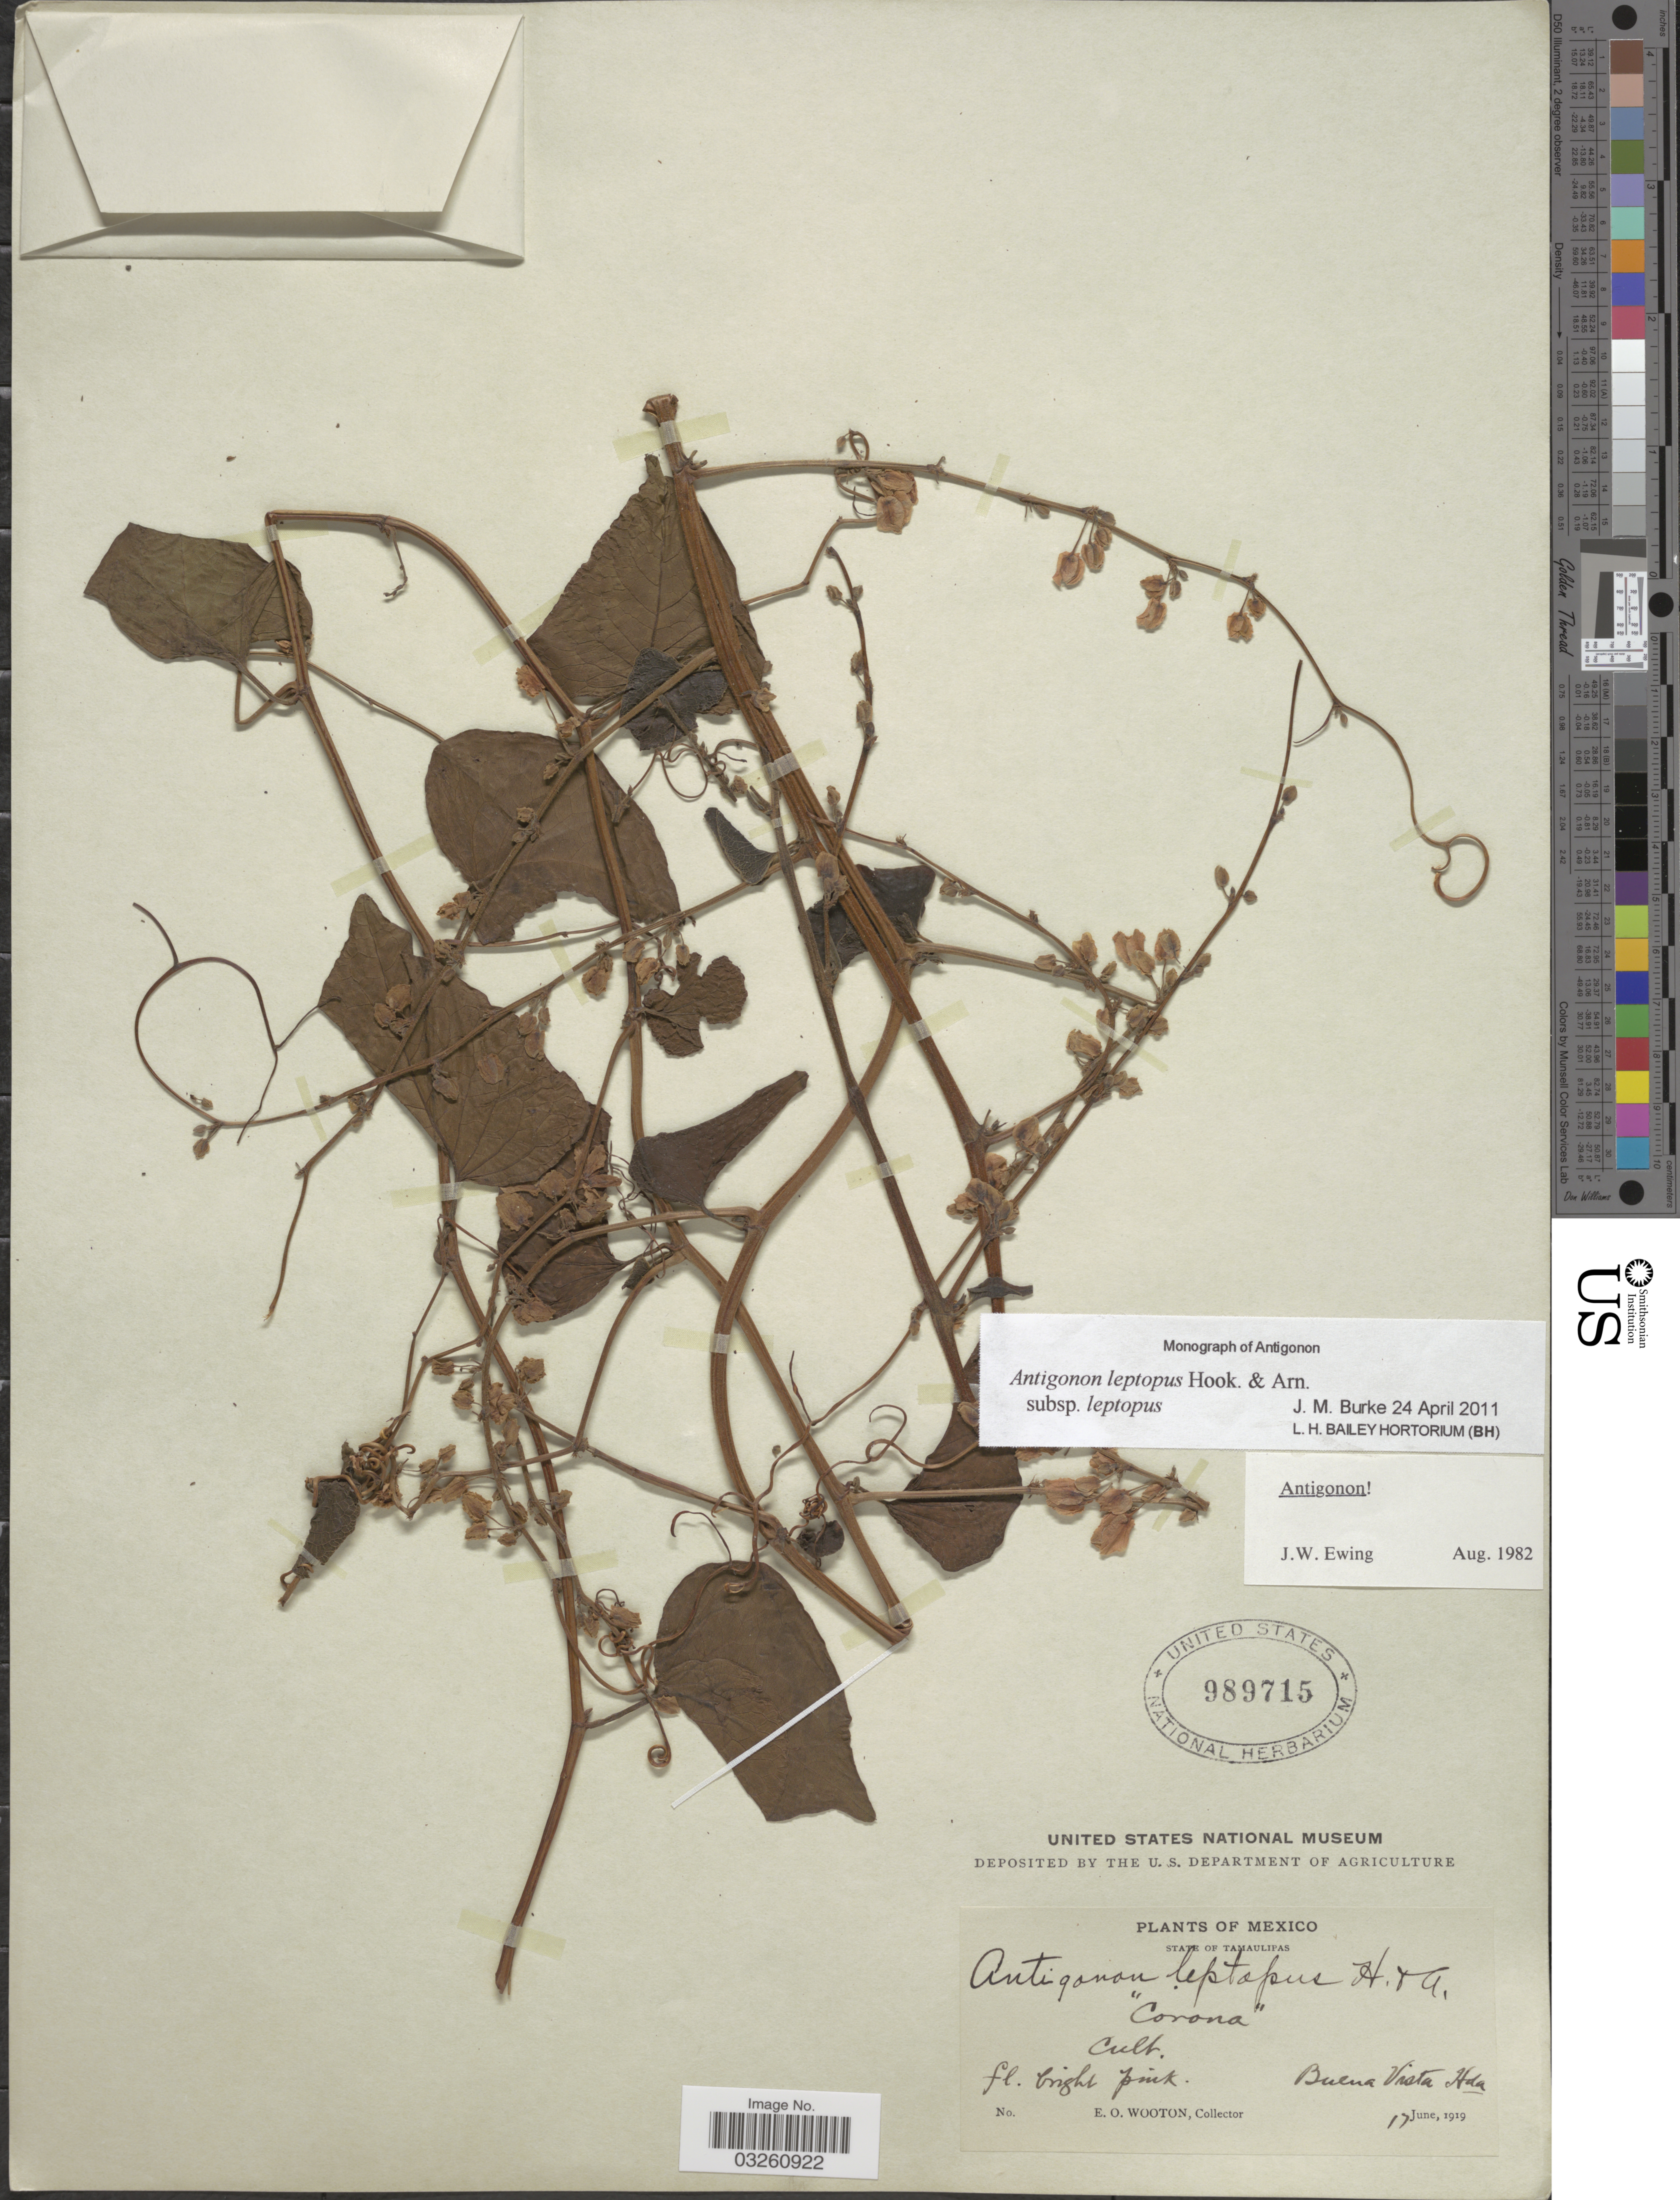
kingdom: Plantae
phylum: Tracheophyta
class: Magnoliopsida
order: Caryophyllales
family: Polygonaceae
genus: Antigonon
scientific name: Antigonon leptopus subsp. leptopus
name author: Hook. & Arn.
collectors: E. O. Wooton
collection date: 1919-06-17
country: Mexico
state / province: Tamaulipas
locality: Corona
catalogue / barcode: US 989715